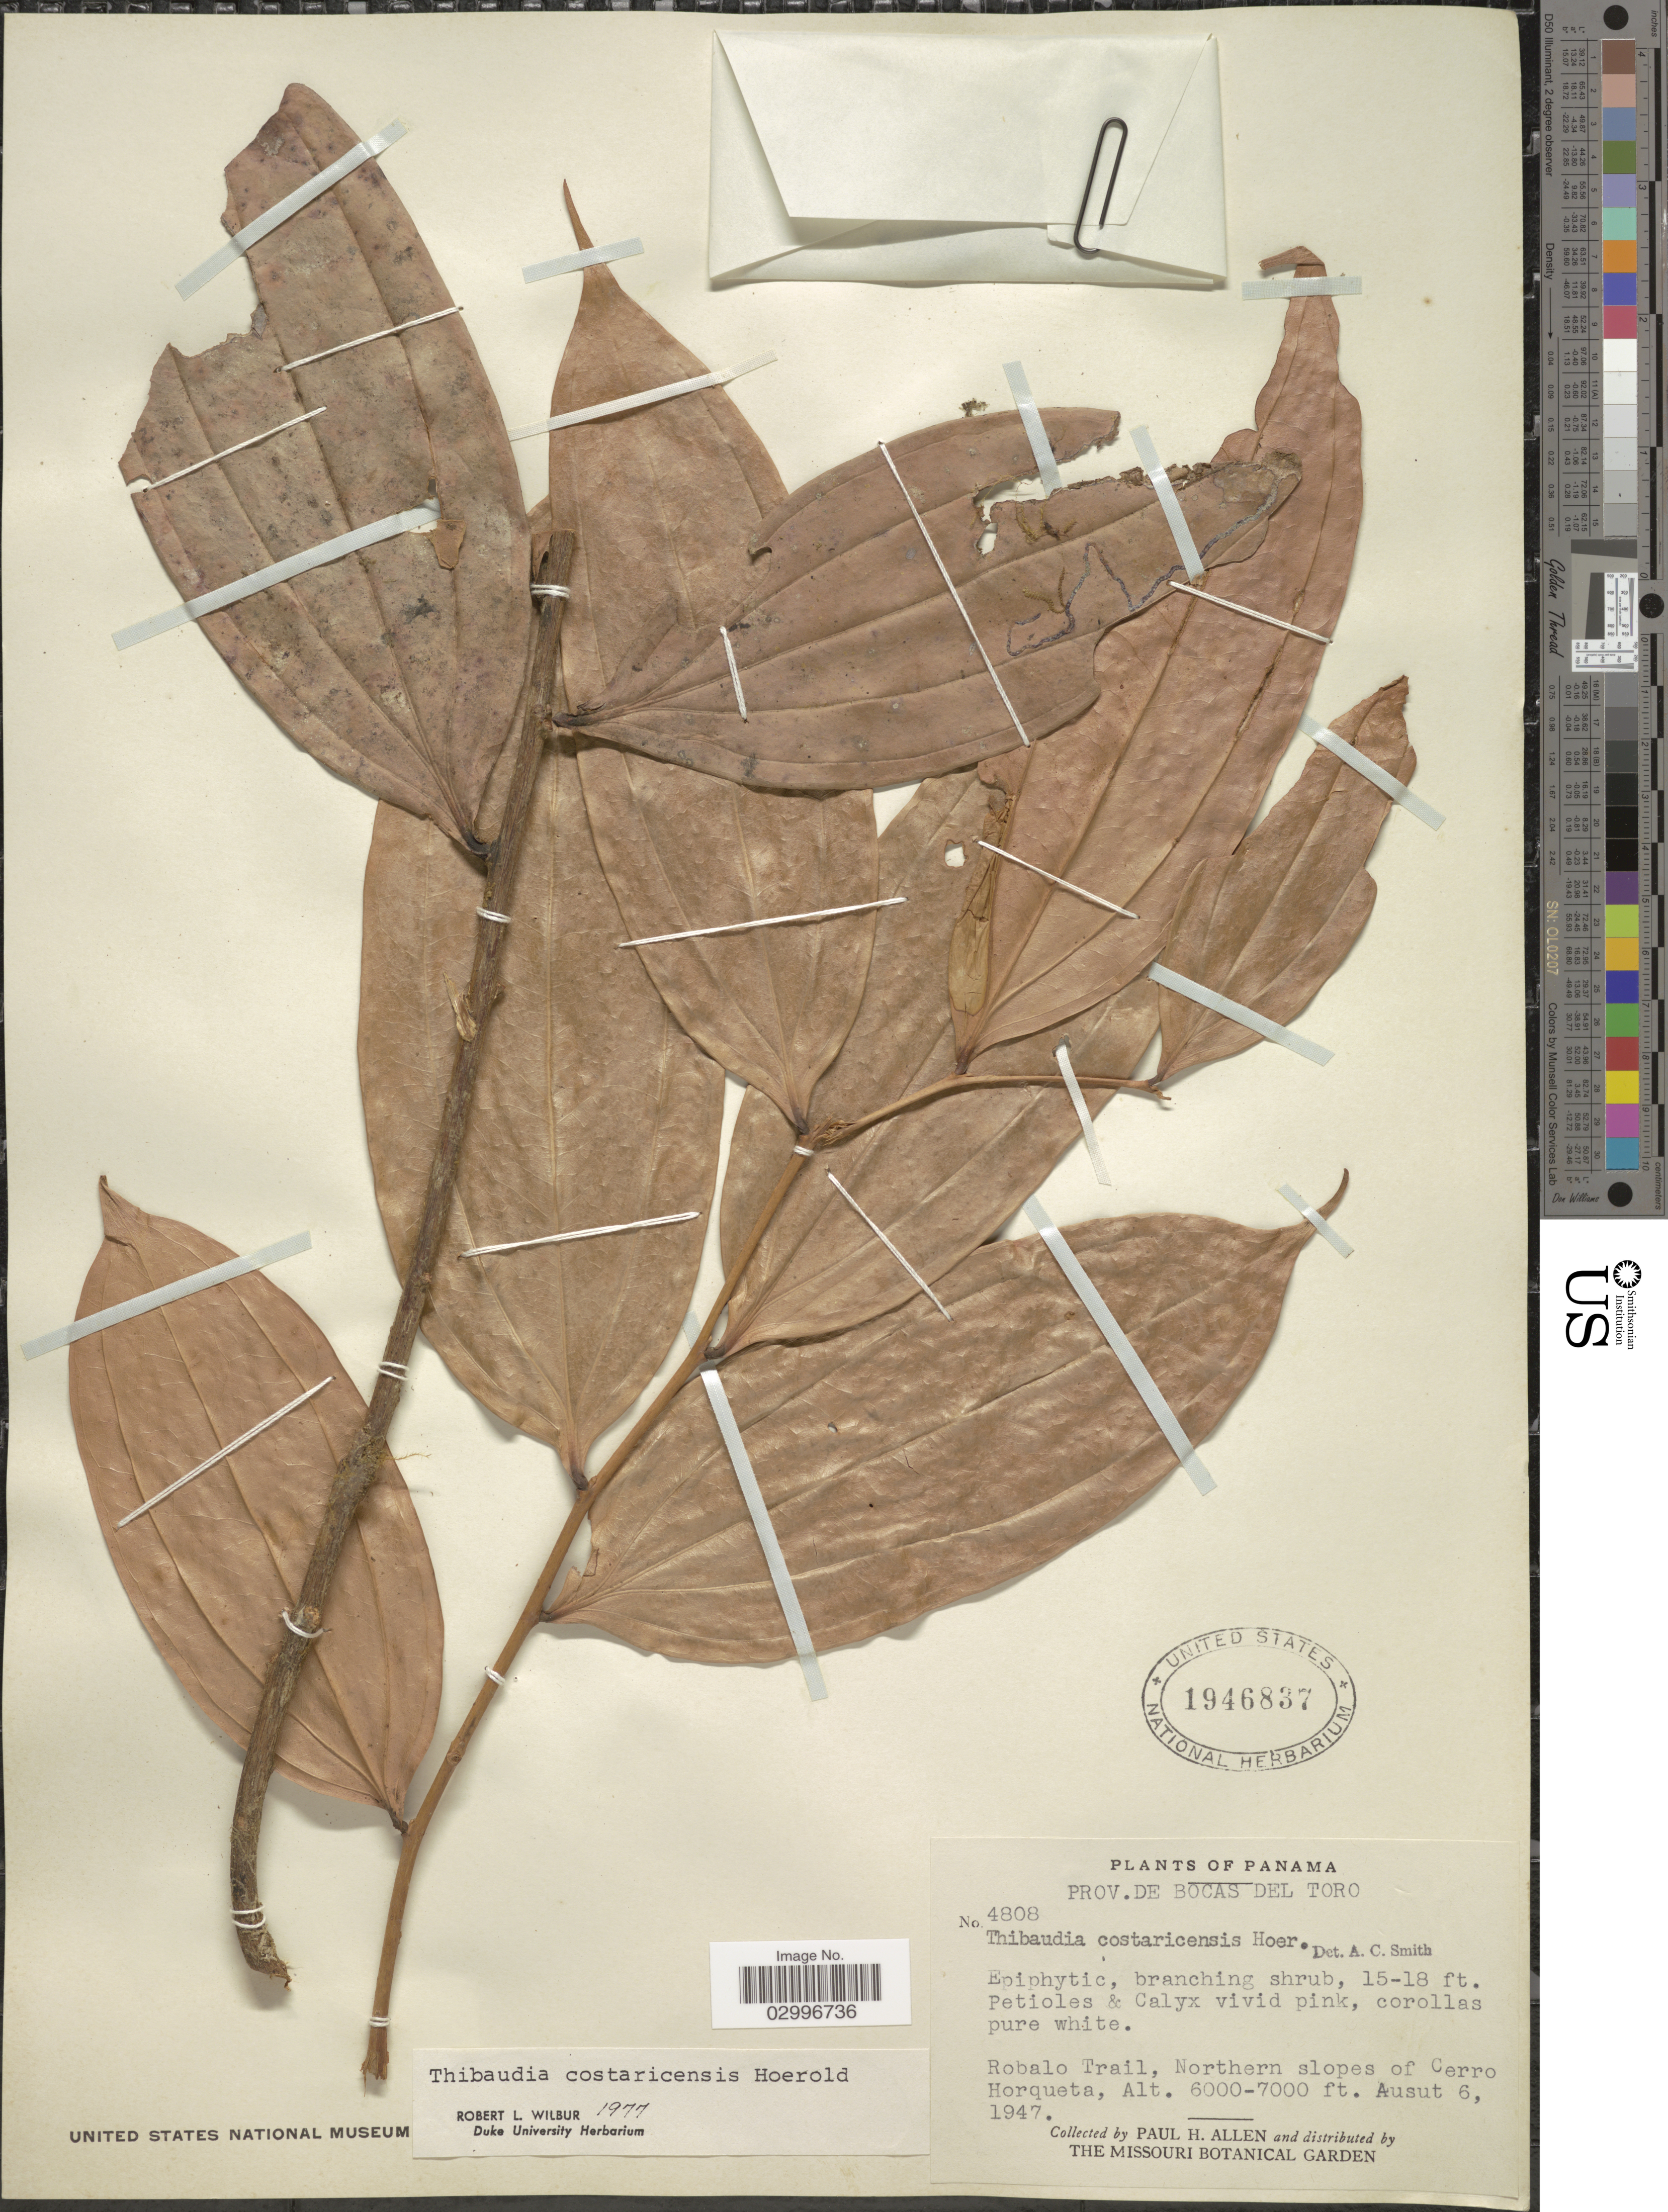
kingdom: Plantae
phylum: Tracheophyta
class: Magnoliopsida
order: Ericales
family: Ericaceae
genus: Thibaudia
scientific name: Thibaudia costaricensis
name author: Hoerold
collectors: P. H. Allen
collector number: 4808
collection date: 1947-08-06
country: Panama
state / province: Bocas del Toro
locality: Robalo Trail, Northern slopes of Cerro Horqueta.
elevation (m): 1829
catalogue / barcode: US 1946837